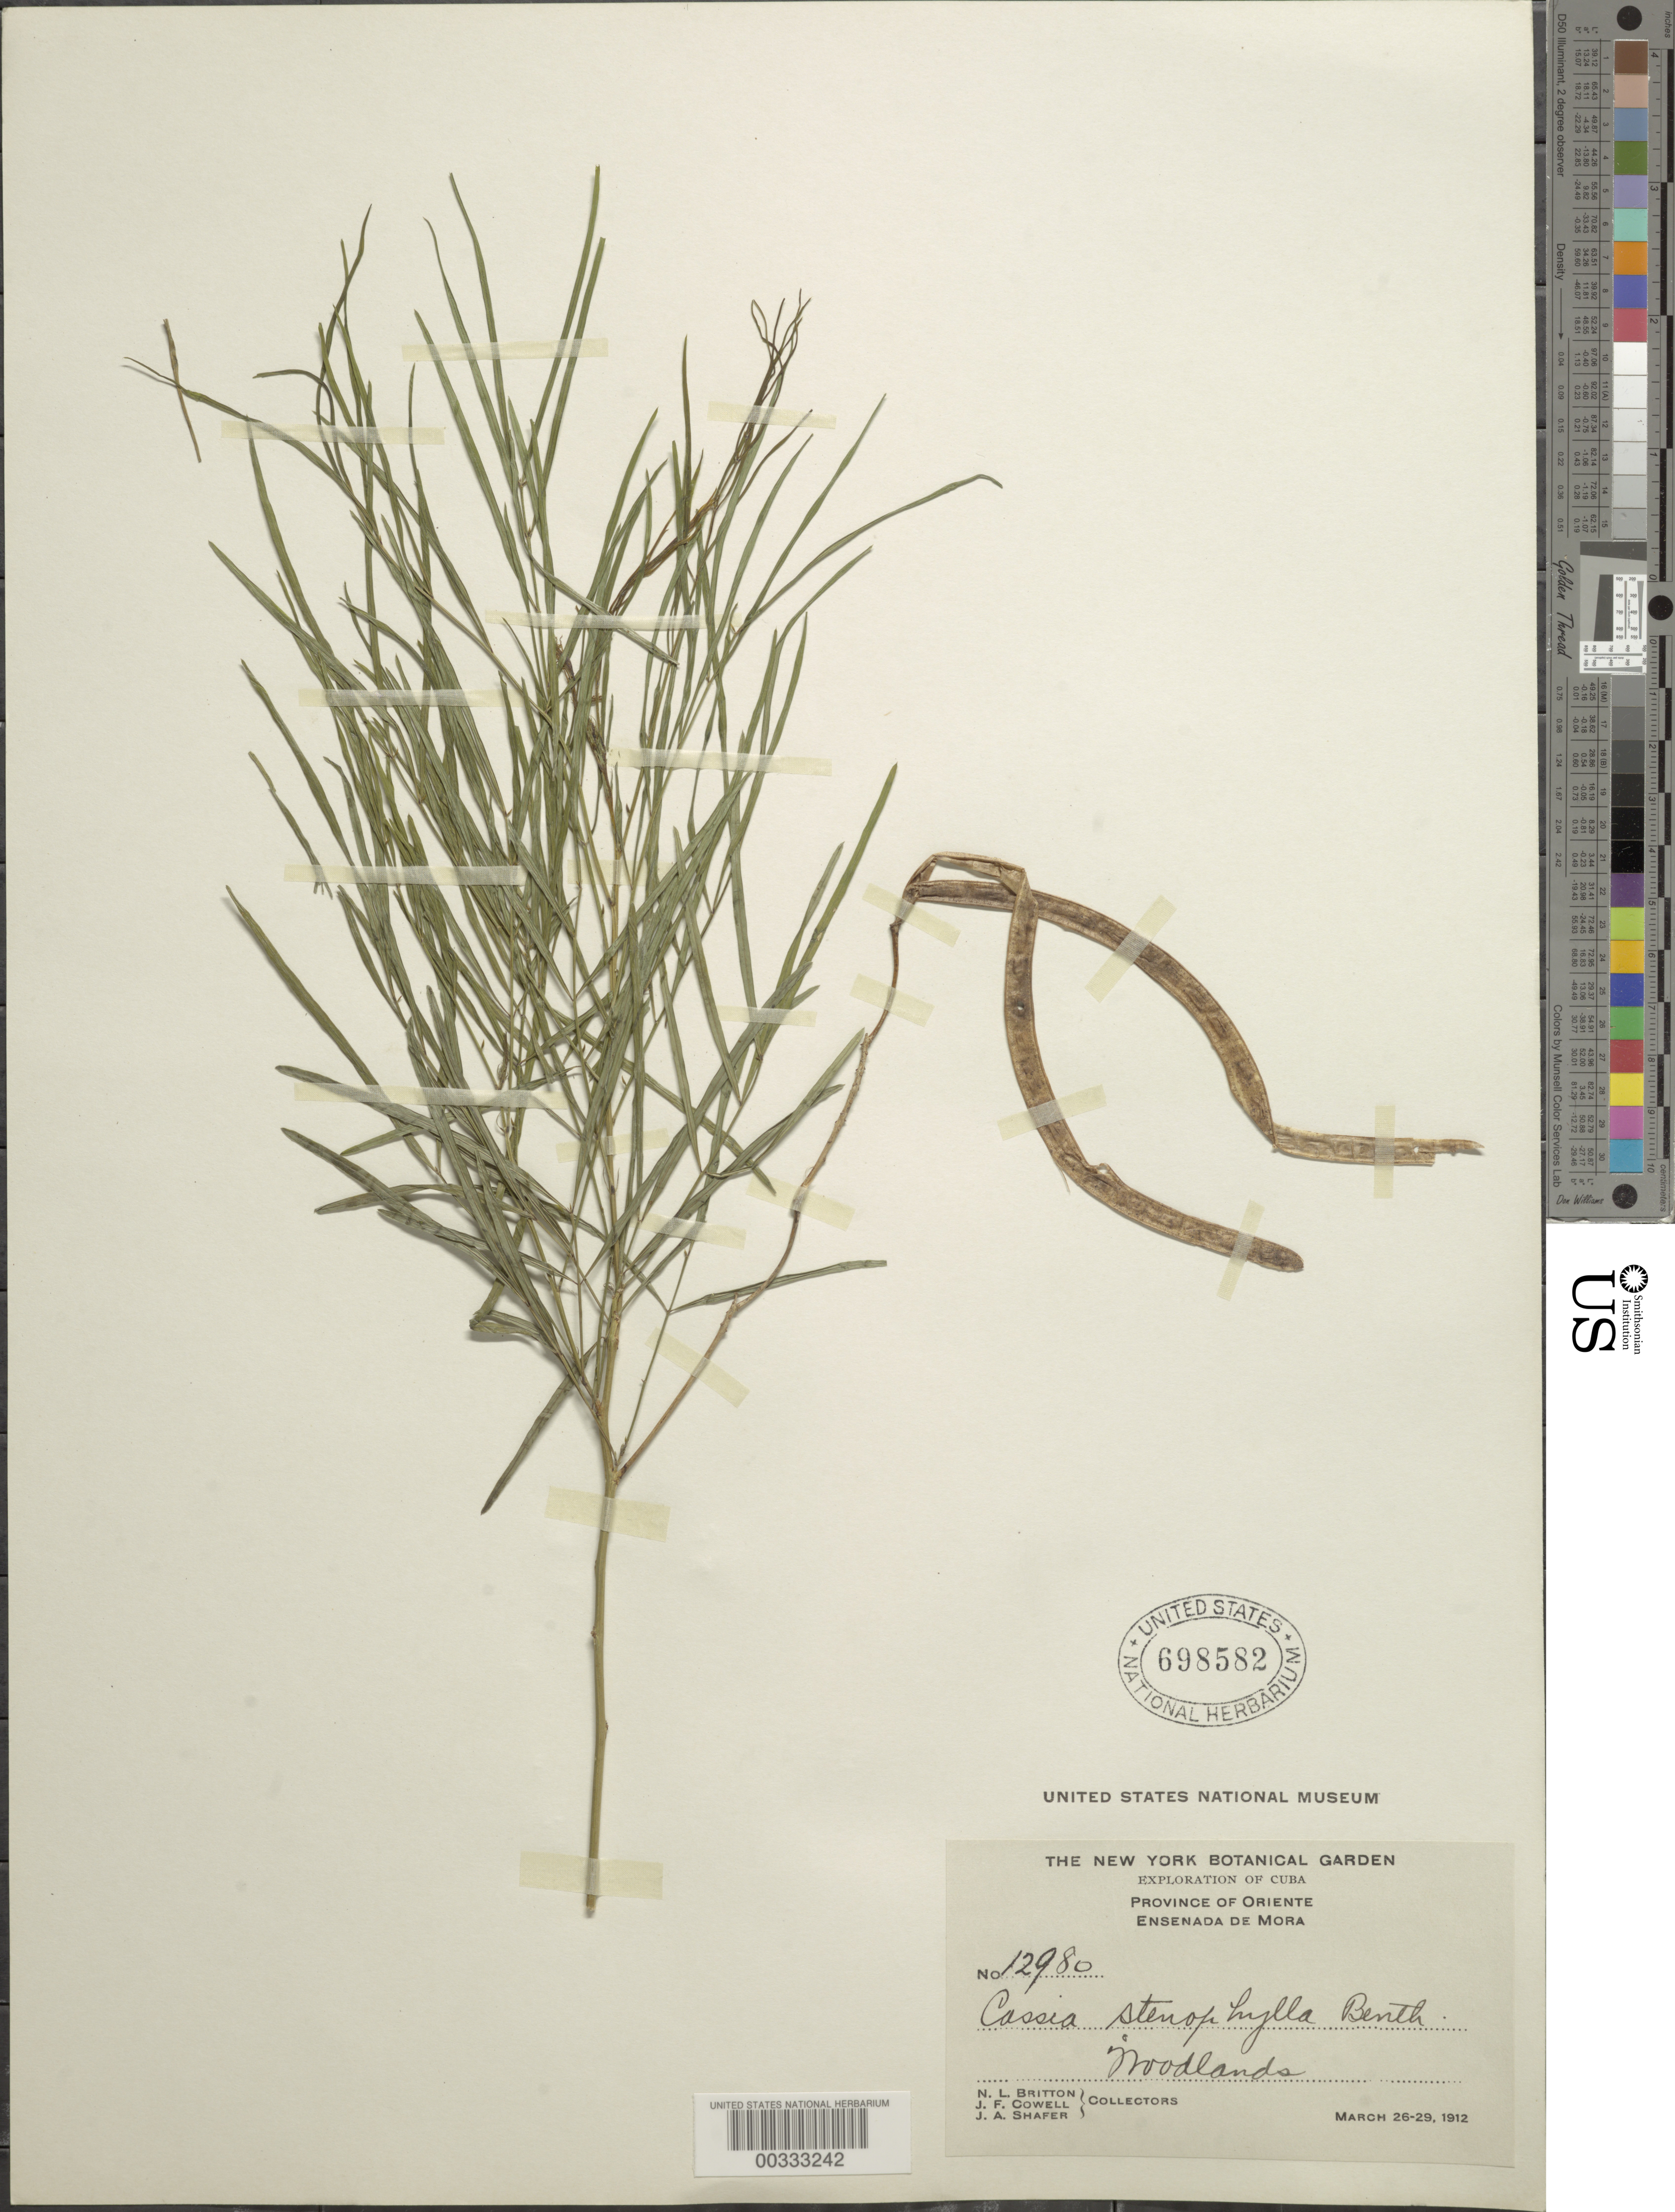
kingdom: Plantae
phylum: Tracheophyta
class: Magnoliopsida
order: Fabales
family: Fabaceae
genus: Senna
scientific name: Senna stenophylla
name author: (Benth.) H.S. Irwin & Barneby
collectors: N. Britton, J. F. Cowell & J. A. Shafer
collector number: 12980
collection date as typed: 26 Mar 1912 to 29 Mar 1912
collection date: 1912-03-26/1912-03-29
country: Cuba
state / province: Oriente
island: Greater Antilles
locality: Ensenada de mora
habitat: Woodlands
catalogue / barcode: US 698582